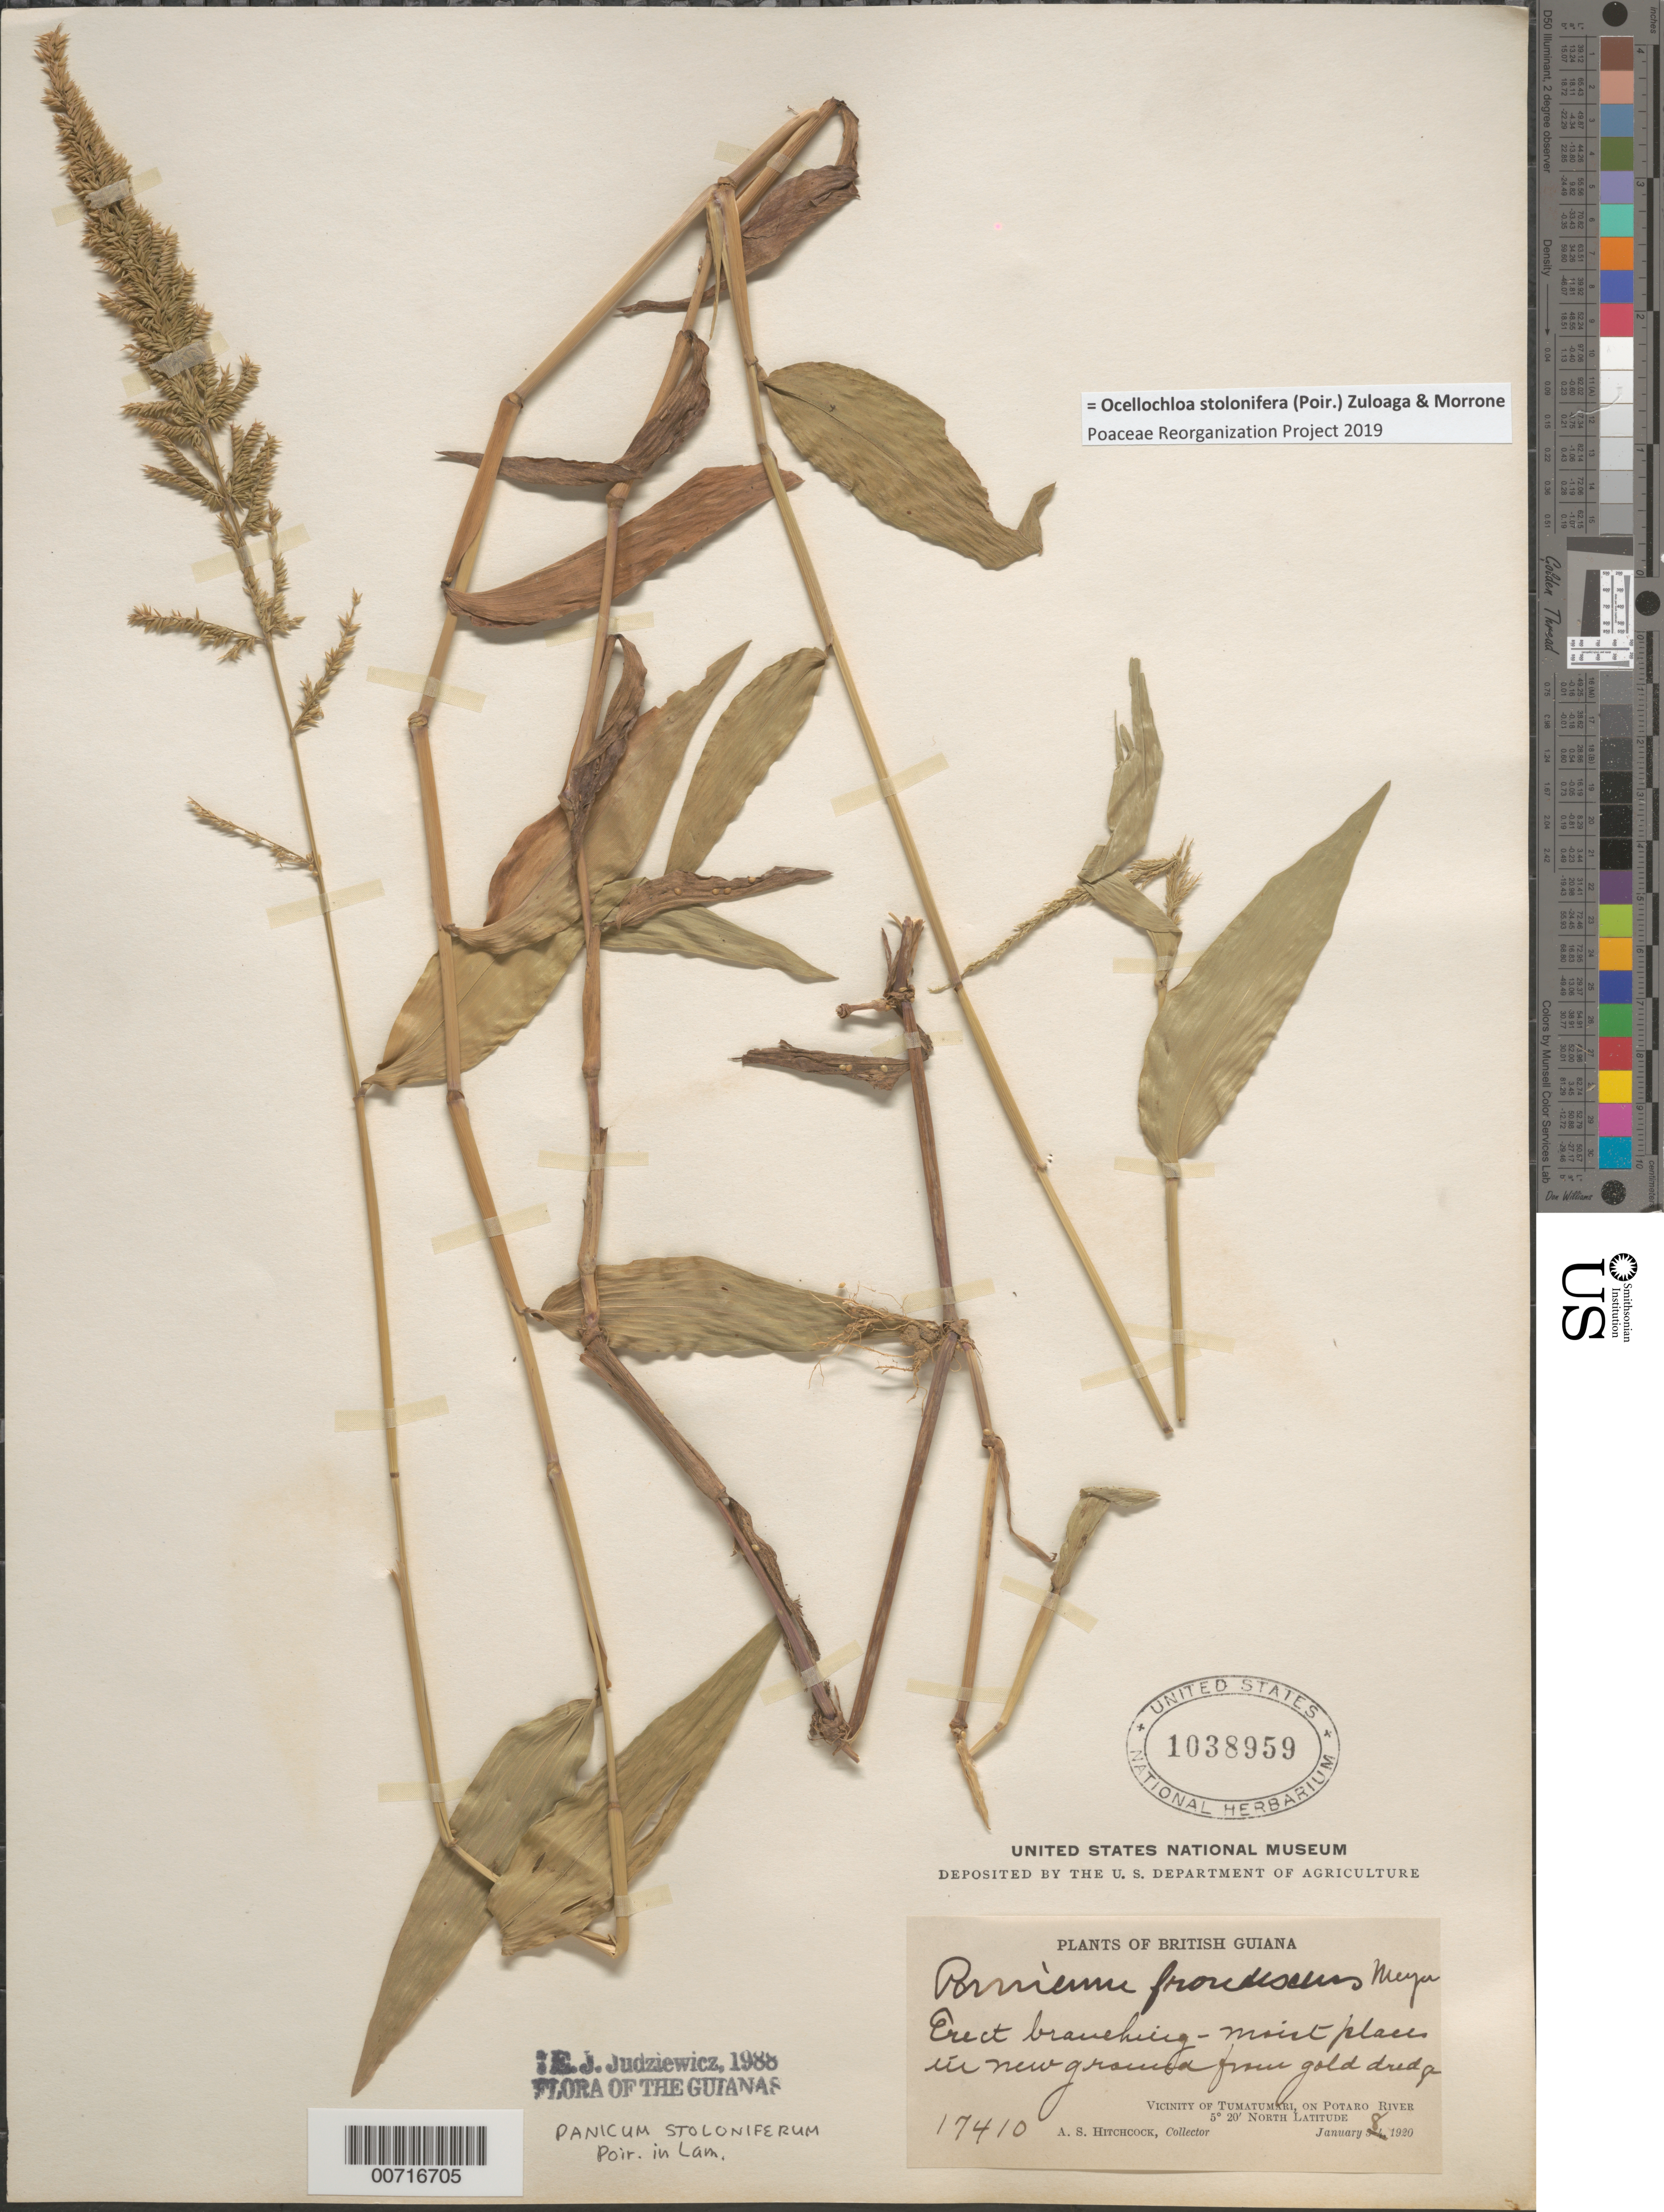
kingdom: Plantae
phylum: Tracheophyta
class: Liliopsida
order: Poales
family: Poaceae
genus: Panicum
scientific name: Panicum stoloniferum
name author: Poir.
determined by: Judziewicz, E. J.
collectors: A. S. Hitchcock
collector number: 17410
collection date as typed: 7-Jan-20 to 8-Jan-20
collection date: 1920-01-07/1920-01-08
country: Guyana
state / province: Potaro-Siparuni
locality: Tumatumari Village, Potaro R.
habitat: Moist places in new groudn from gold dredge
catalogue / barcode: US 1038959